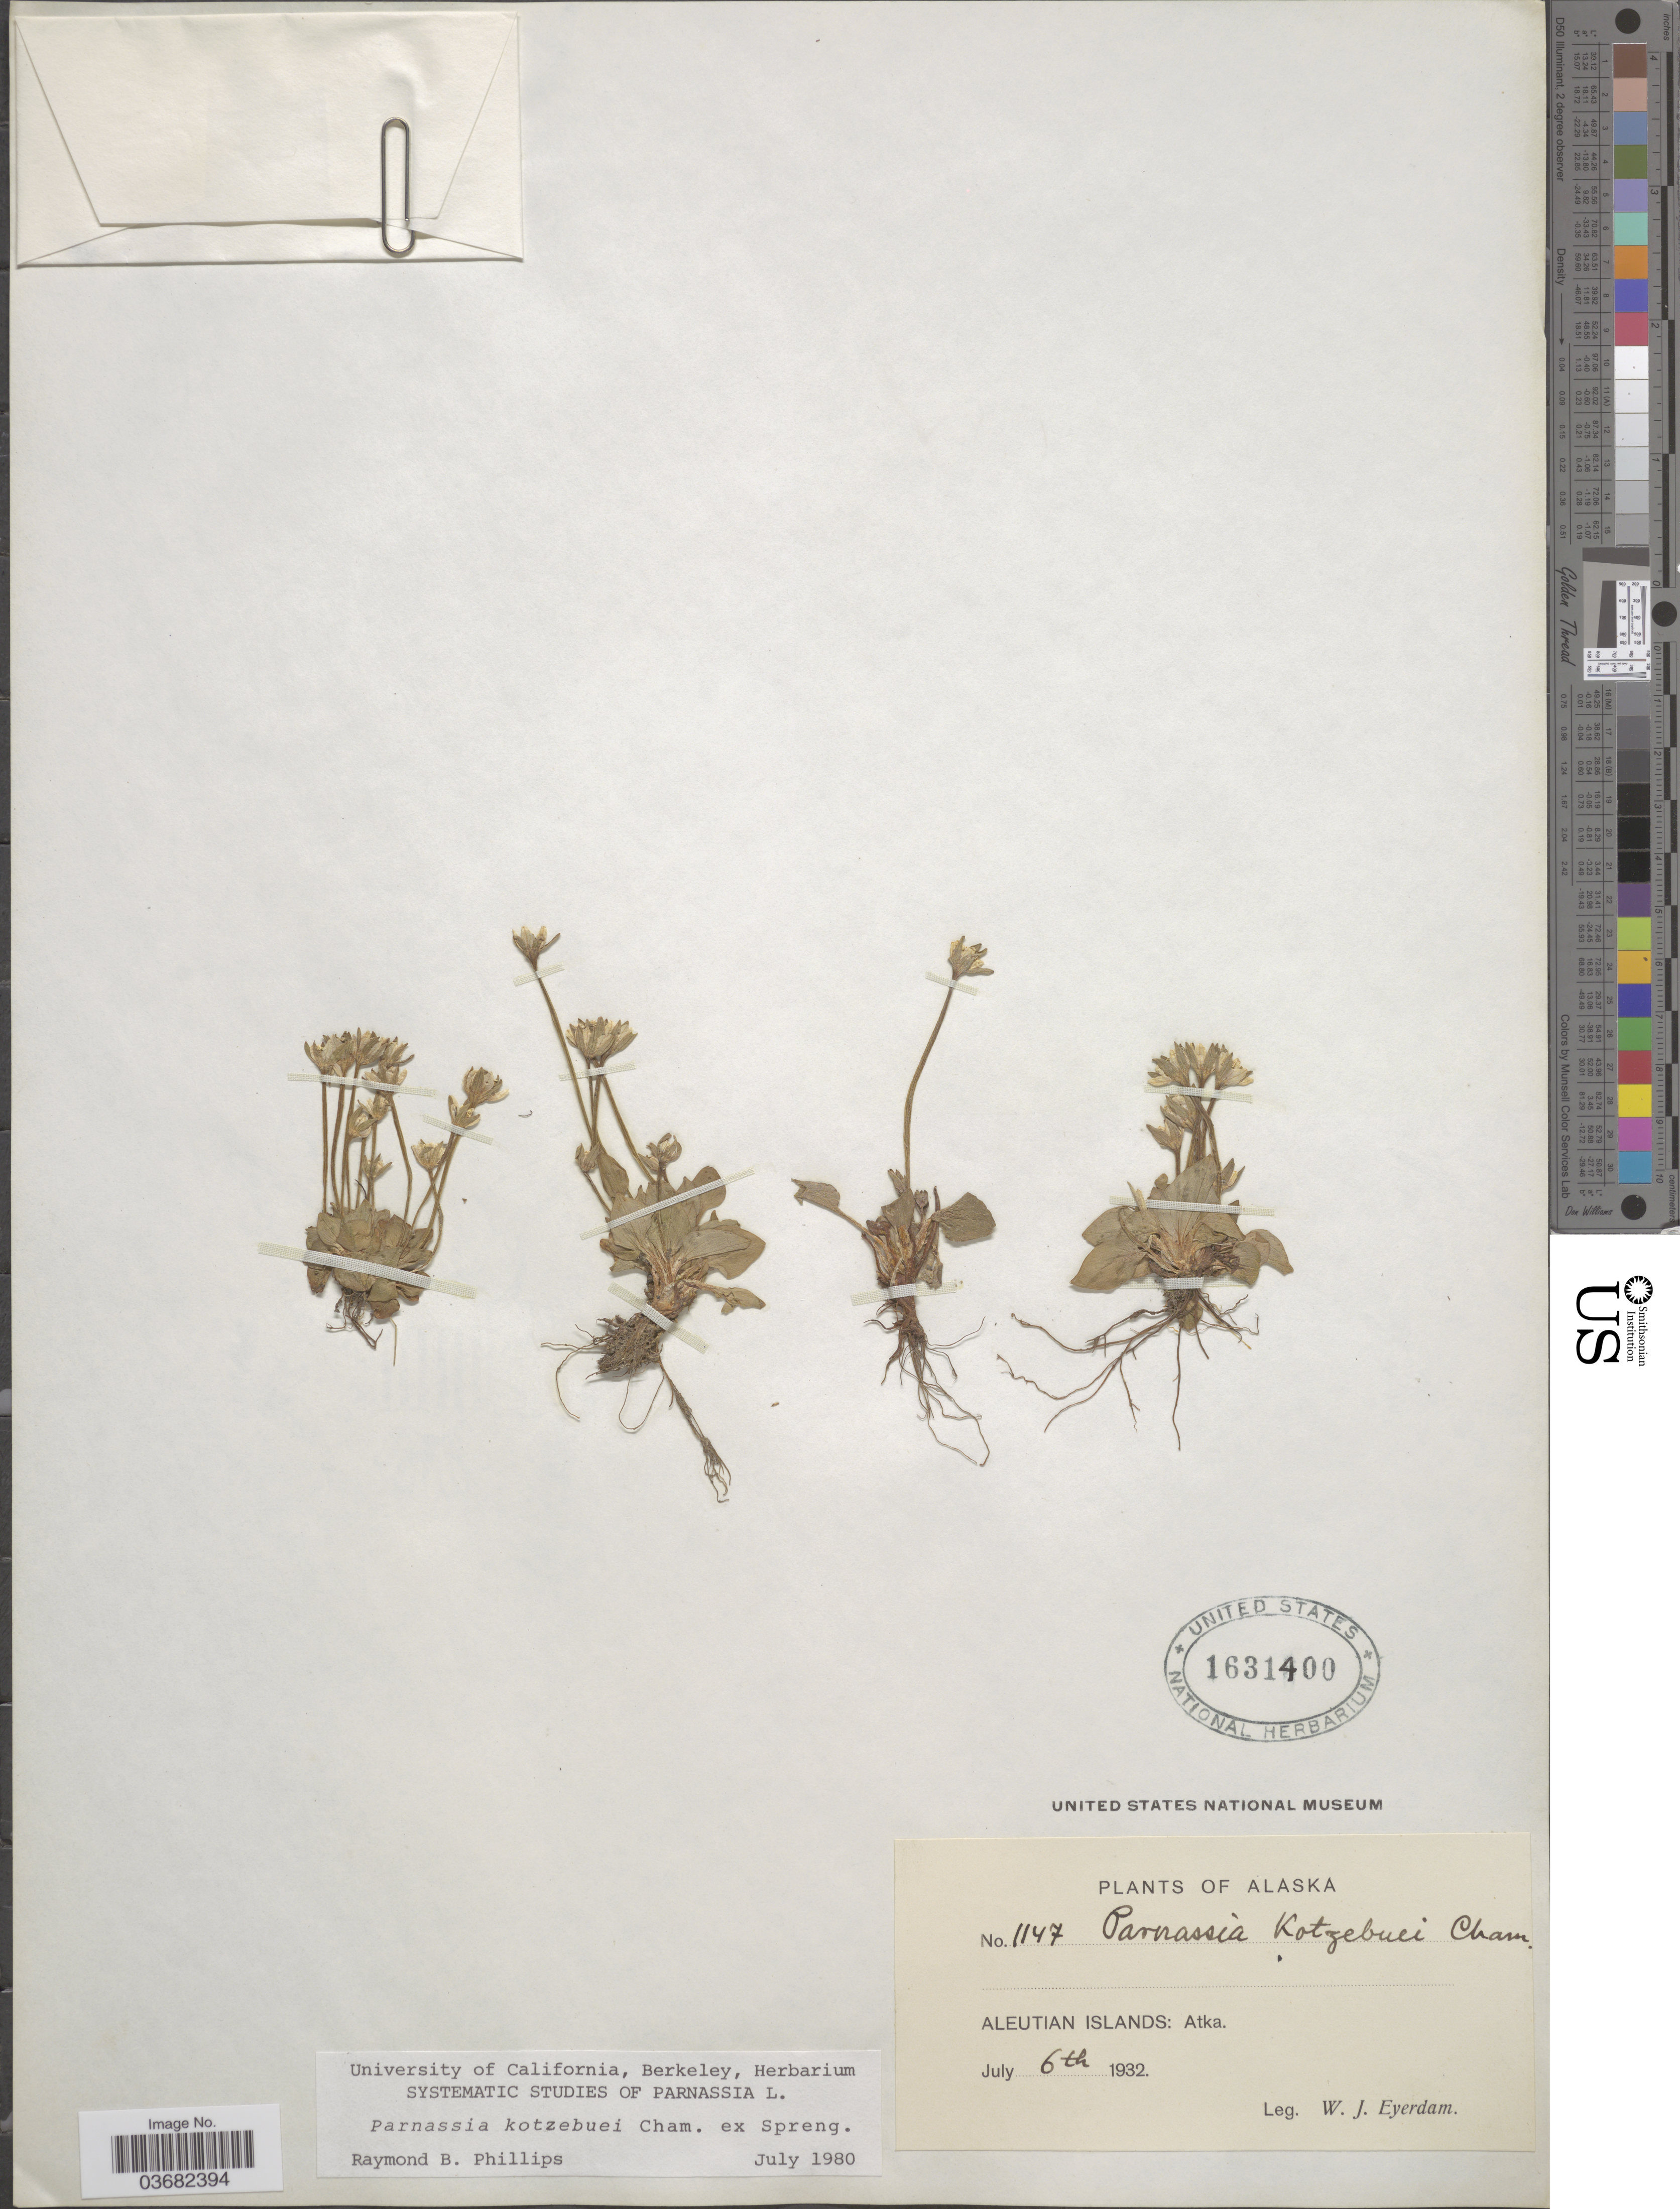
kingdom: Plantae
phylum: Tracheophyta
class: Magnoliopsida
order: Celastrales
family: Parnassiaceae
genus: Parnassia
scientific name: Parnassia kotzebuei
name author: Cham. ex Spreng.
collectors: W. J. Eyerdam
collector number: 1147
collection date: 1932-07-06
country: United States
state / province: Alaska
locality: Aleutian Islands: Atka.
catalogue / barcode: US 1631400